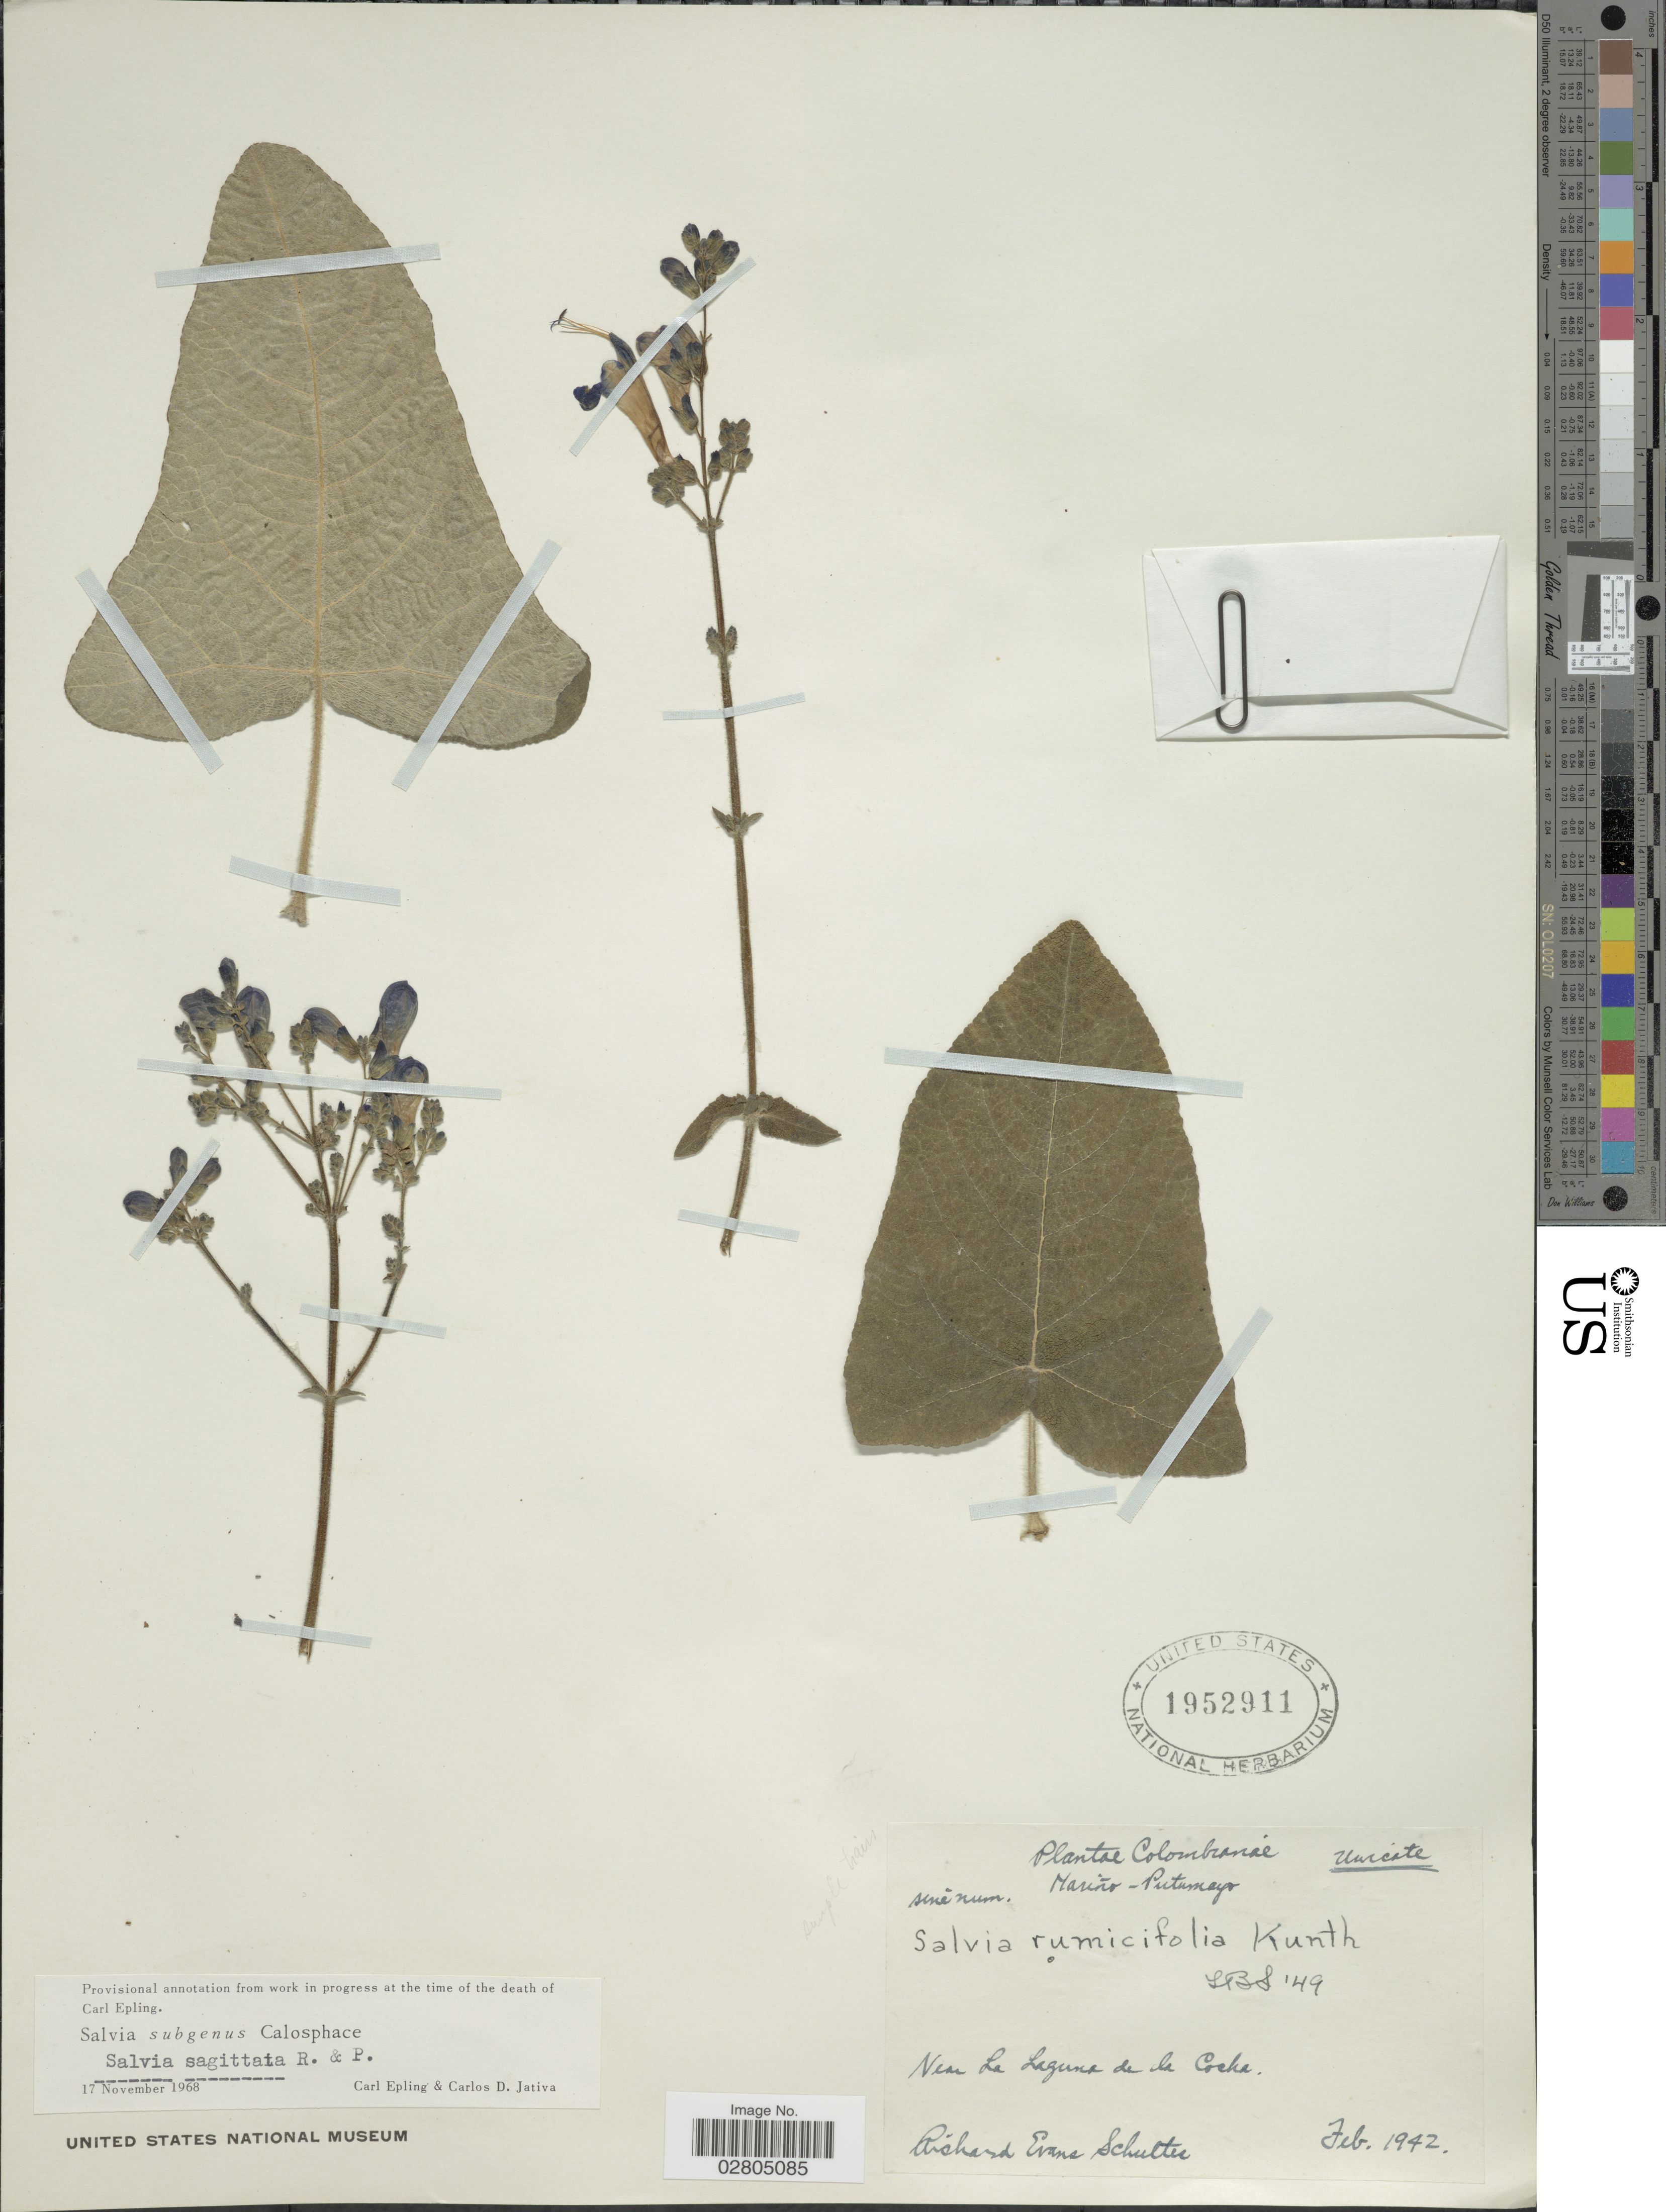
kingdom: Plantae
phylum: Tracheophyta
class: Magnoliopsida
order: Lamiales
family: Lamiaceae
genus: Salvia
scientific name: Salvia sagittata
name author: Ruiz & Pav.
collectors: R. E. Schultes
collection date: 1942-02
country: Colombia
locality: Nariño-Putumayo, Near La Laguna de la Cocha.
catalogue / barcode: US 1952911